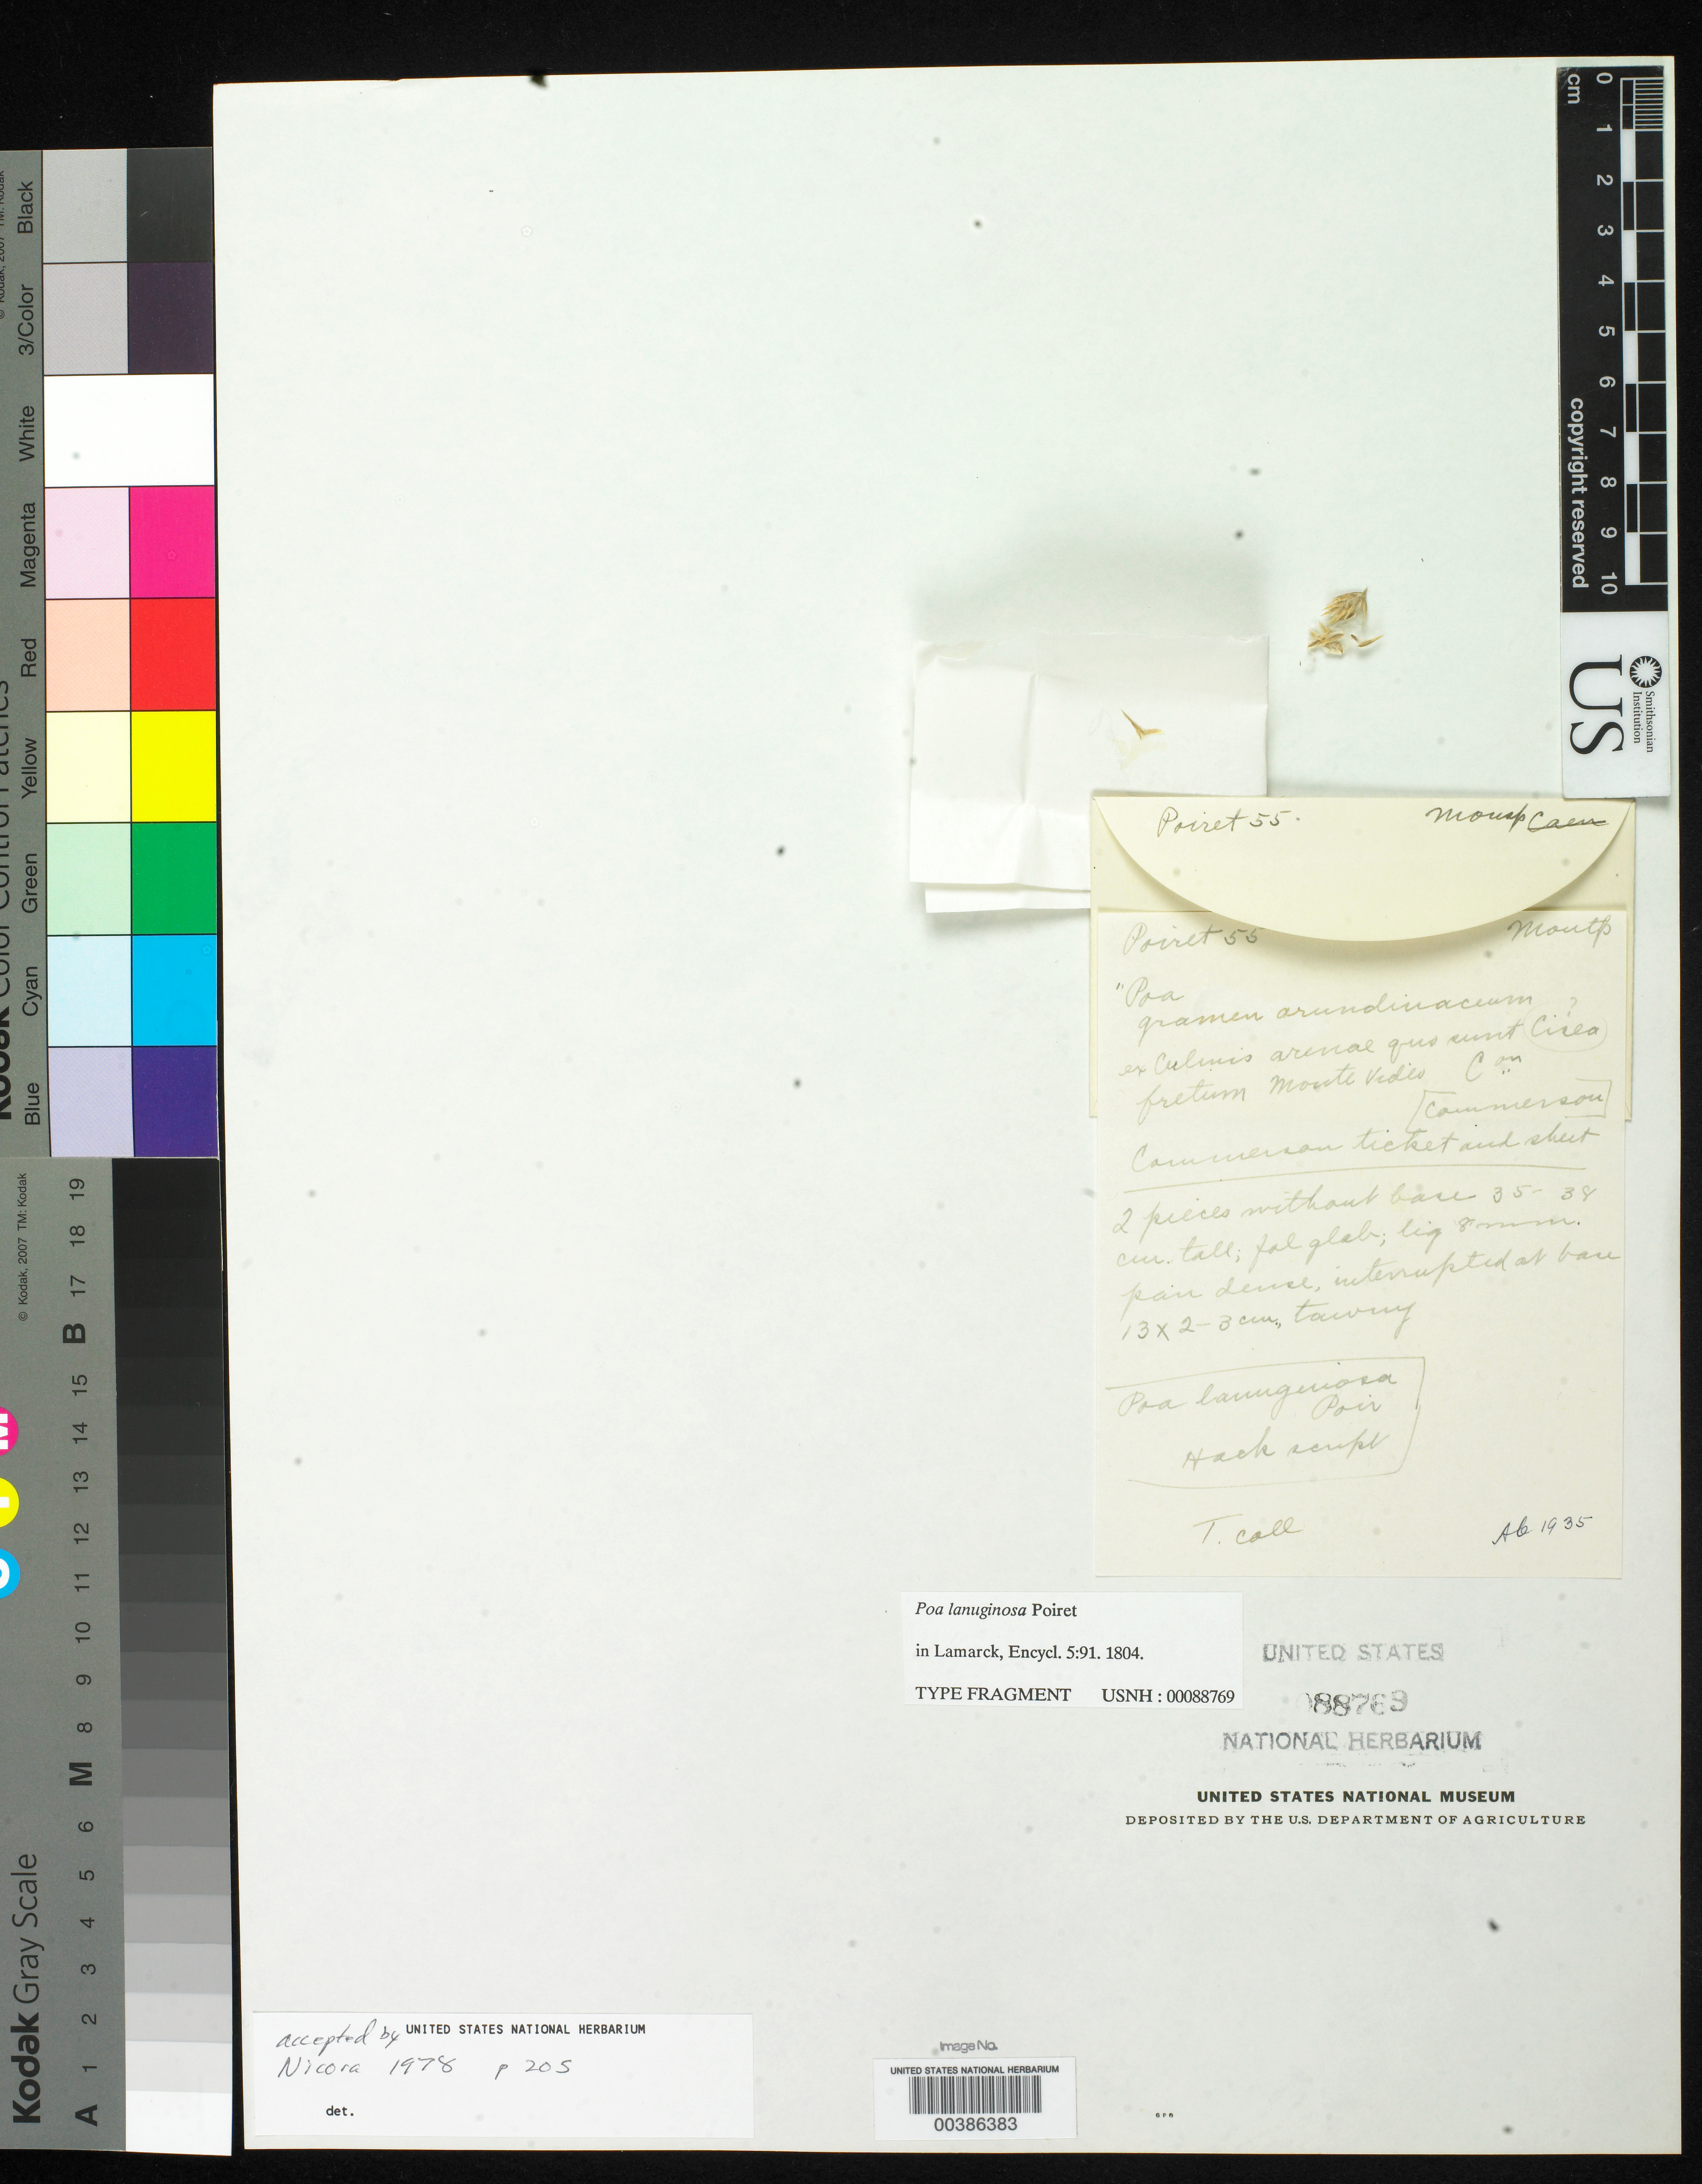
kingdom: Plantae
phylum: Tracheophyta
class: Liliopsida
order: Poales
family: Poaceae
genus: Poa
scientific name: Poa lanuginosa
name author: Poir. in Lam.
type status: Type Fragment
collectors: J. L. M. Poiret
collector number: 55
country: Uruguay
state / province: Montevideo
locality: Monte Video.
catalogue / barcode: US 88769